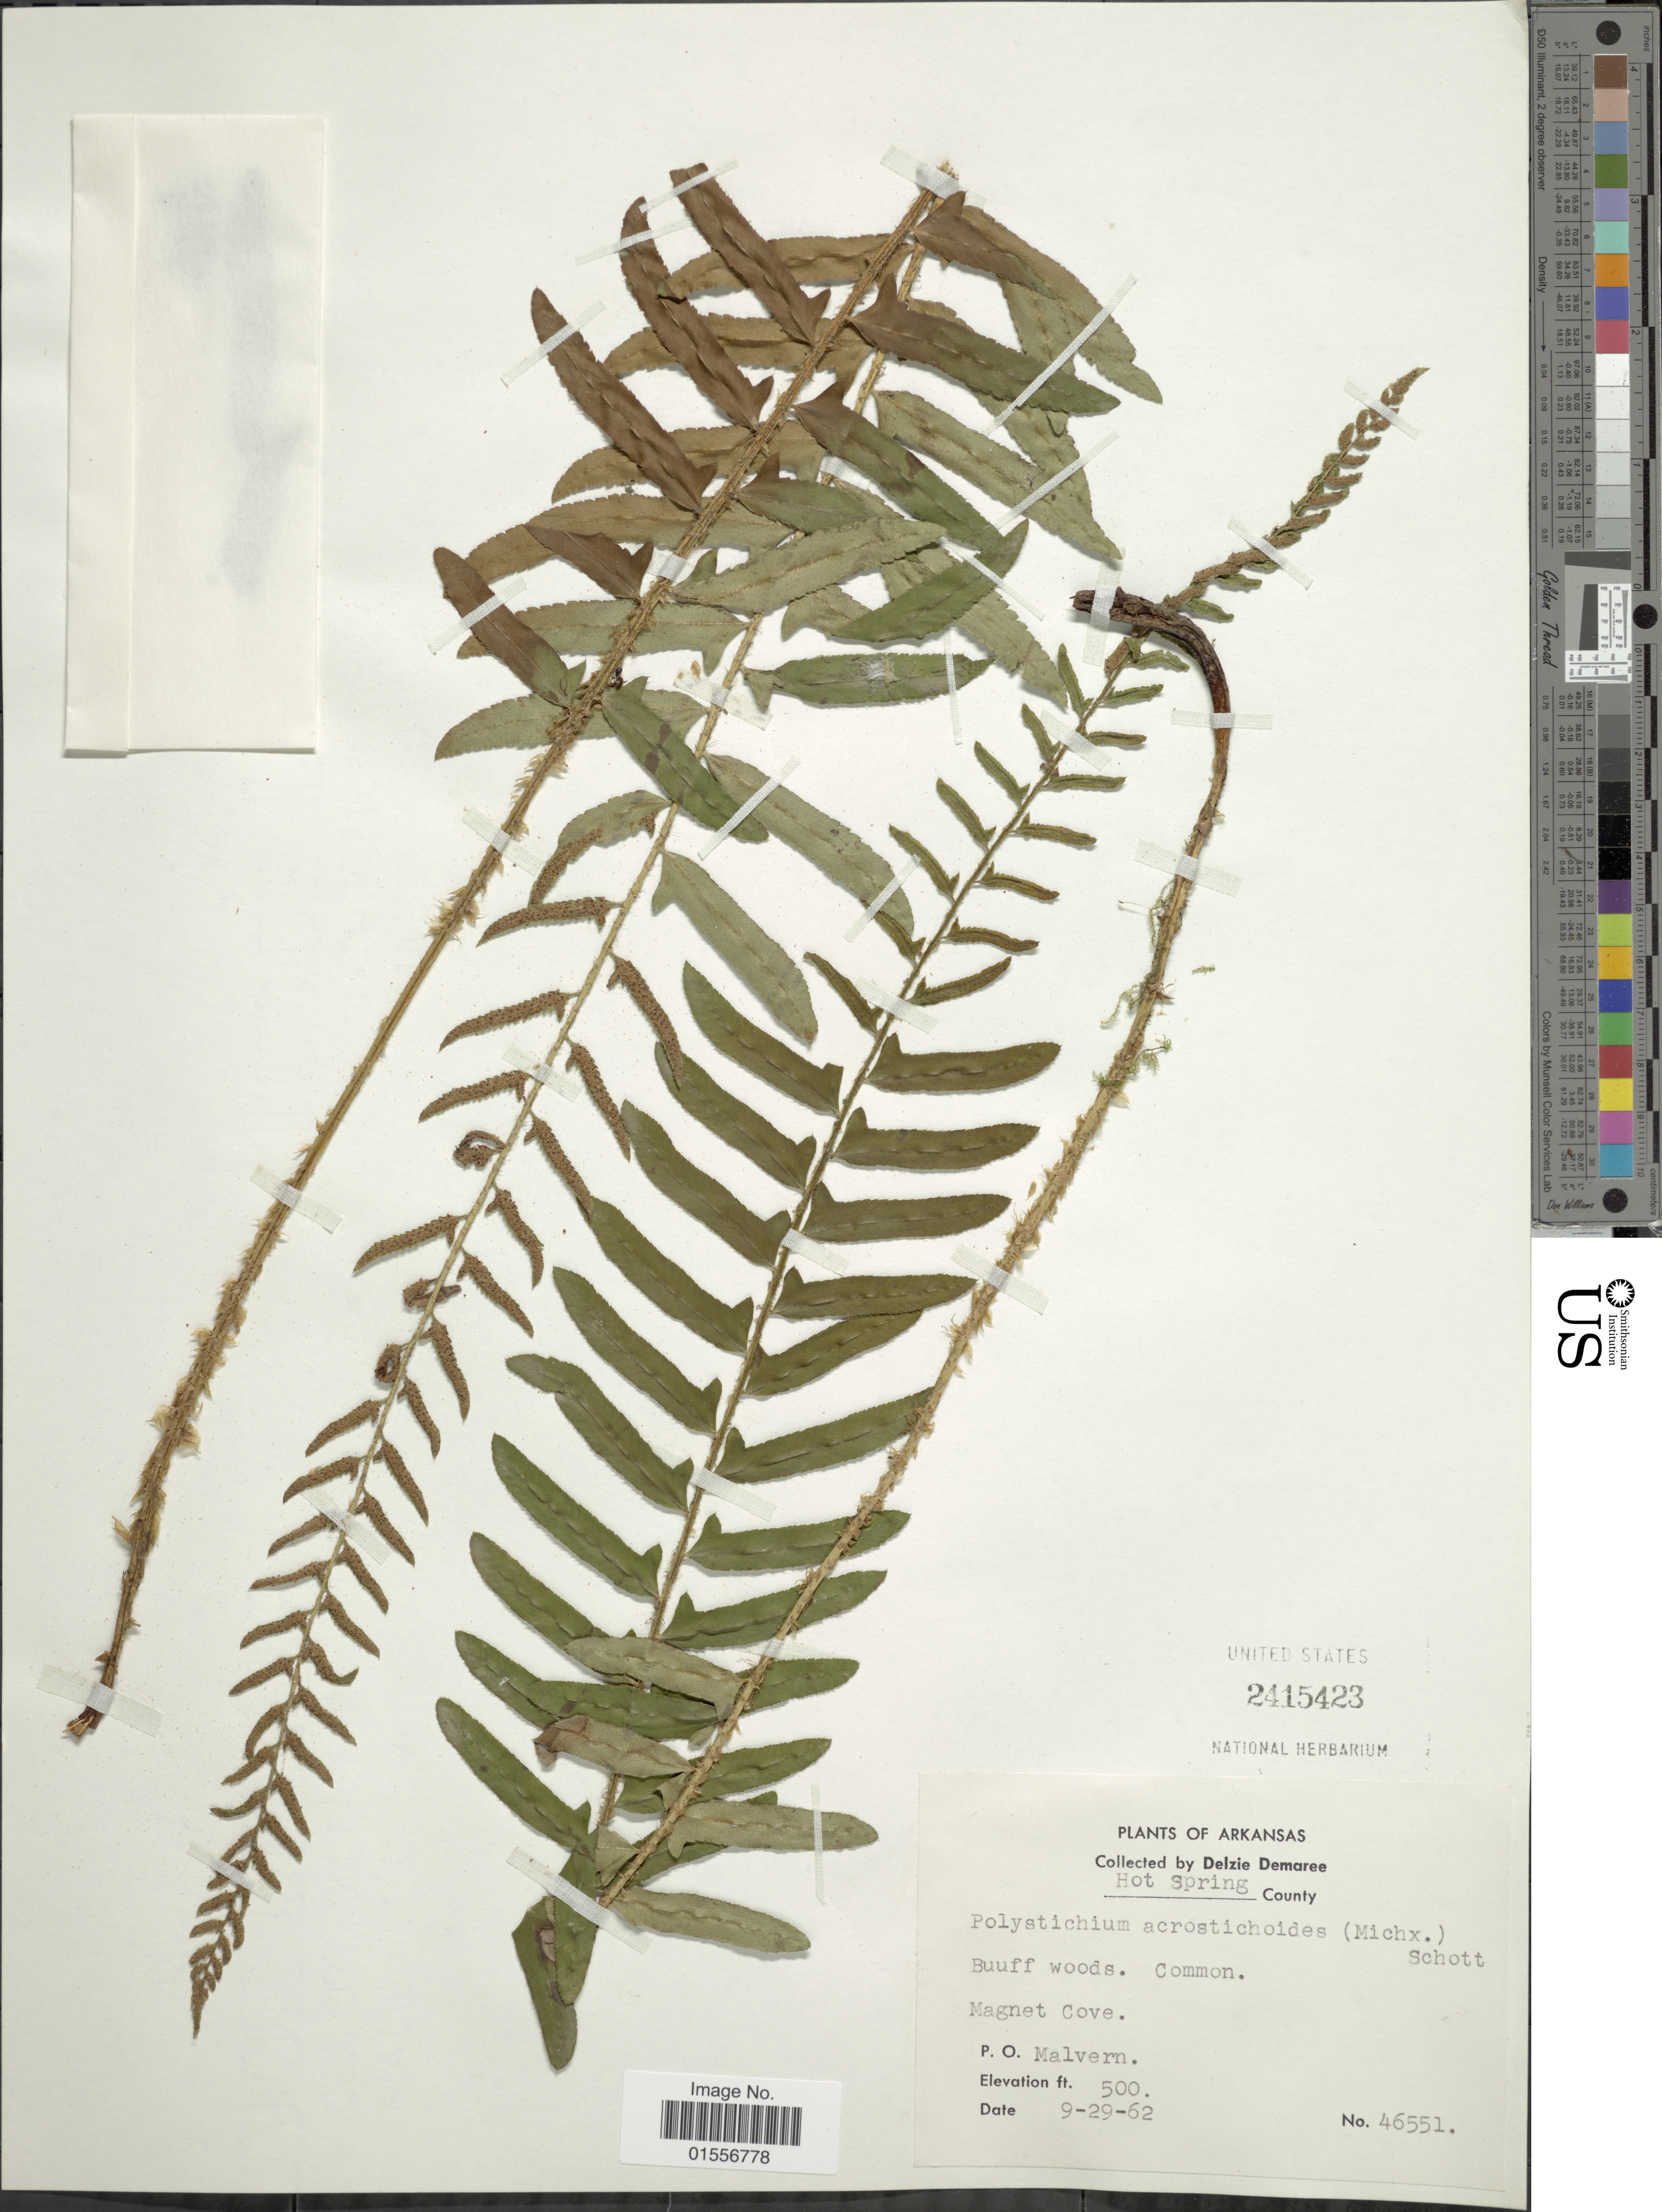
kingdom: Plantae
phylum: Tracheophyta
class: Polypodiopsida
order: Polypodiales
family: Dryopteridaceae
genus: Polystichum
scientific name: Polystichum acrostichoides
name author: (Michx.) Schott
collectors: D. Demaree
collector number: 46551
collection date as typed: Transcribed d/m/y: 29/9/62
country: United States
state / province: Arkansas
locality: Hot Spring County, Bluff woods, Magnet Cove, P. O. Malvern.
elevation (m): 152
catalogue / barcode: US 2415423